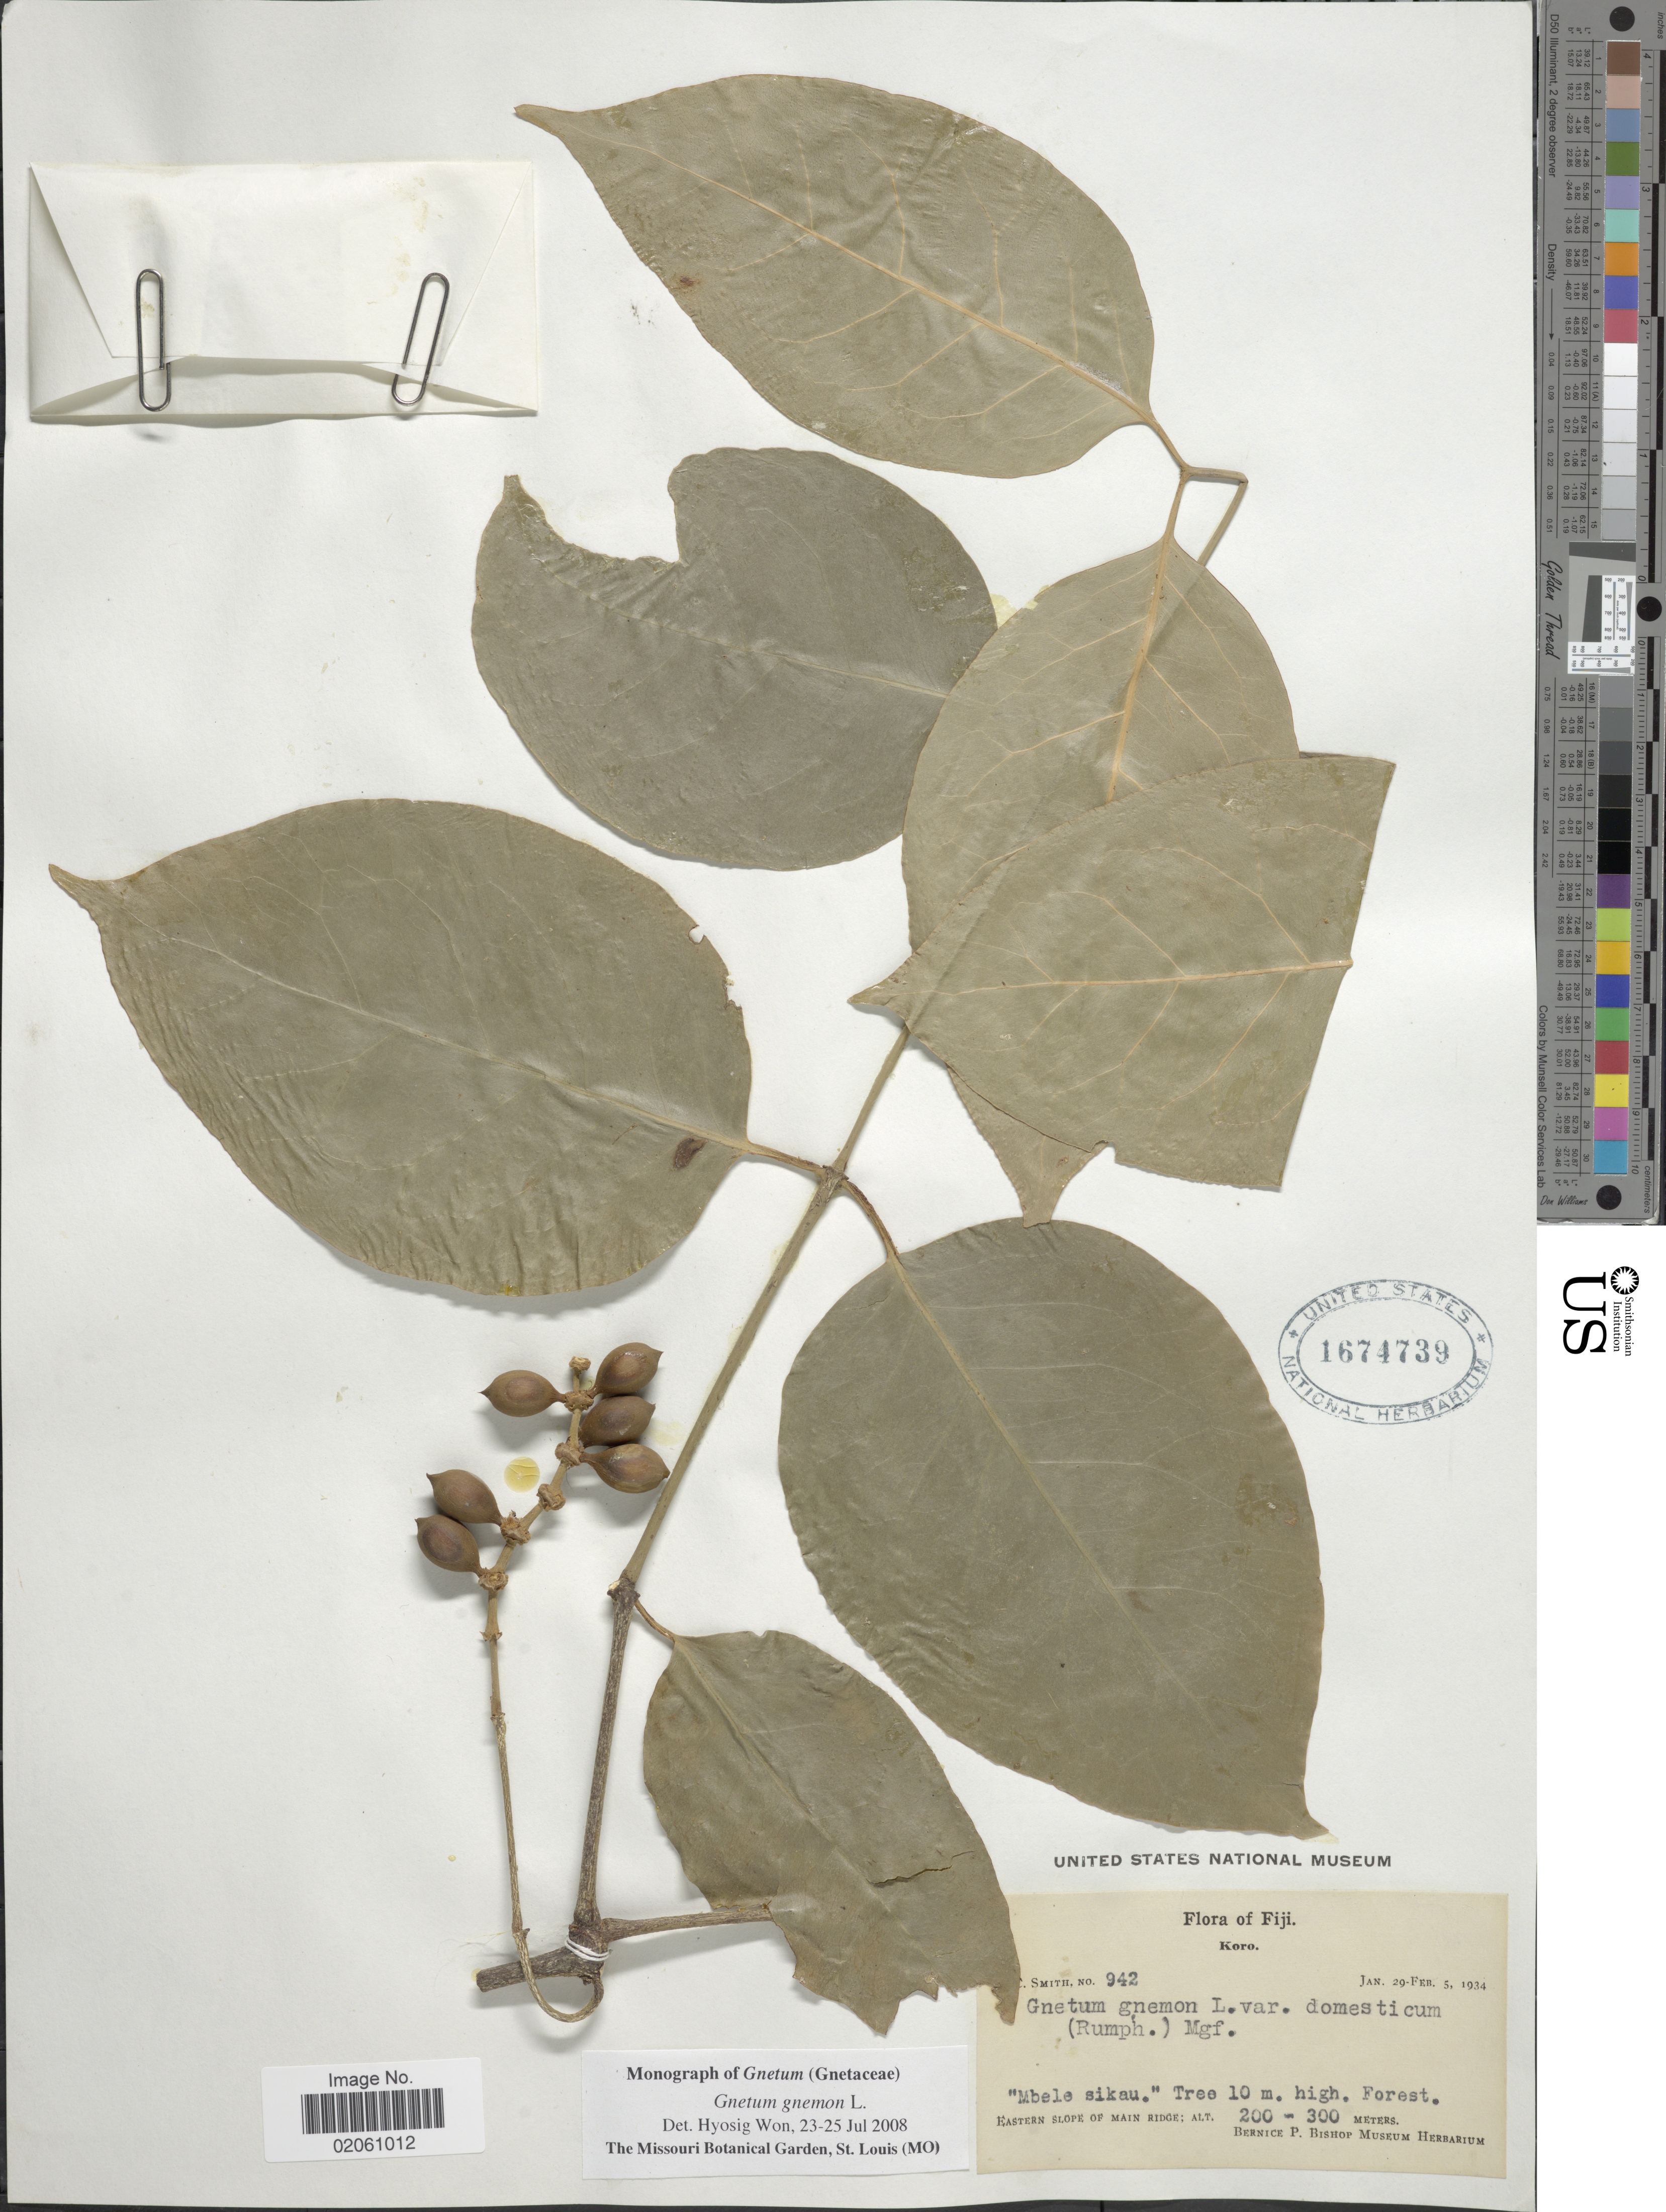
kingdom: Plantae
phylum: Tracheophyta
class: Gnetopsida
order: Gnetales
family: Gnetaceae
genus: Gnetum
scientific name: Gnetum gnemon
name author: L.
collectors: -- Smith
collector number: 942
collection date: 1934-01-29/1934-02-05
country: Fiji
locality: Koro, Forest, eastern slope of Main Ridge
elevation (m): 200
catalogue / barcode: US 1674739